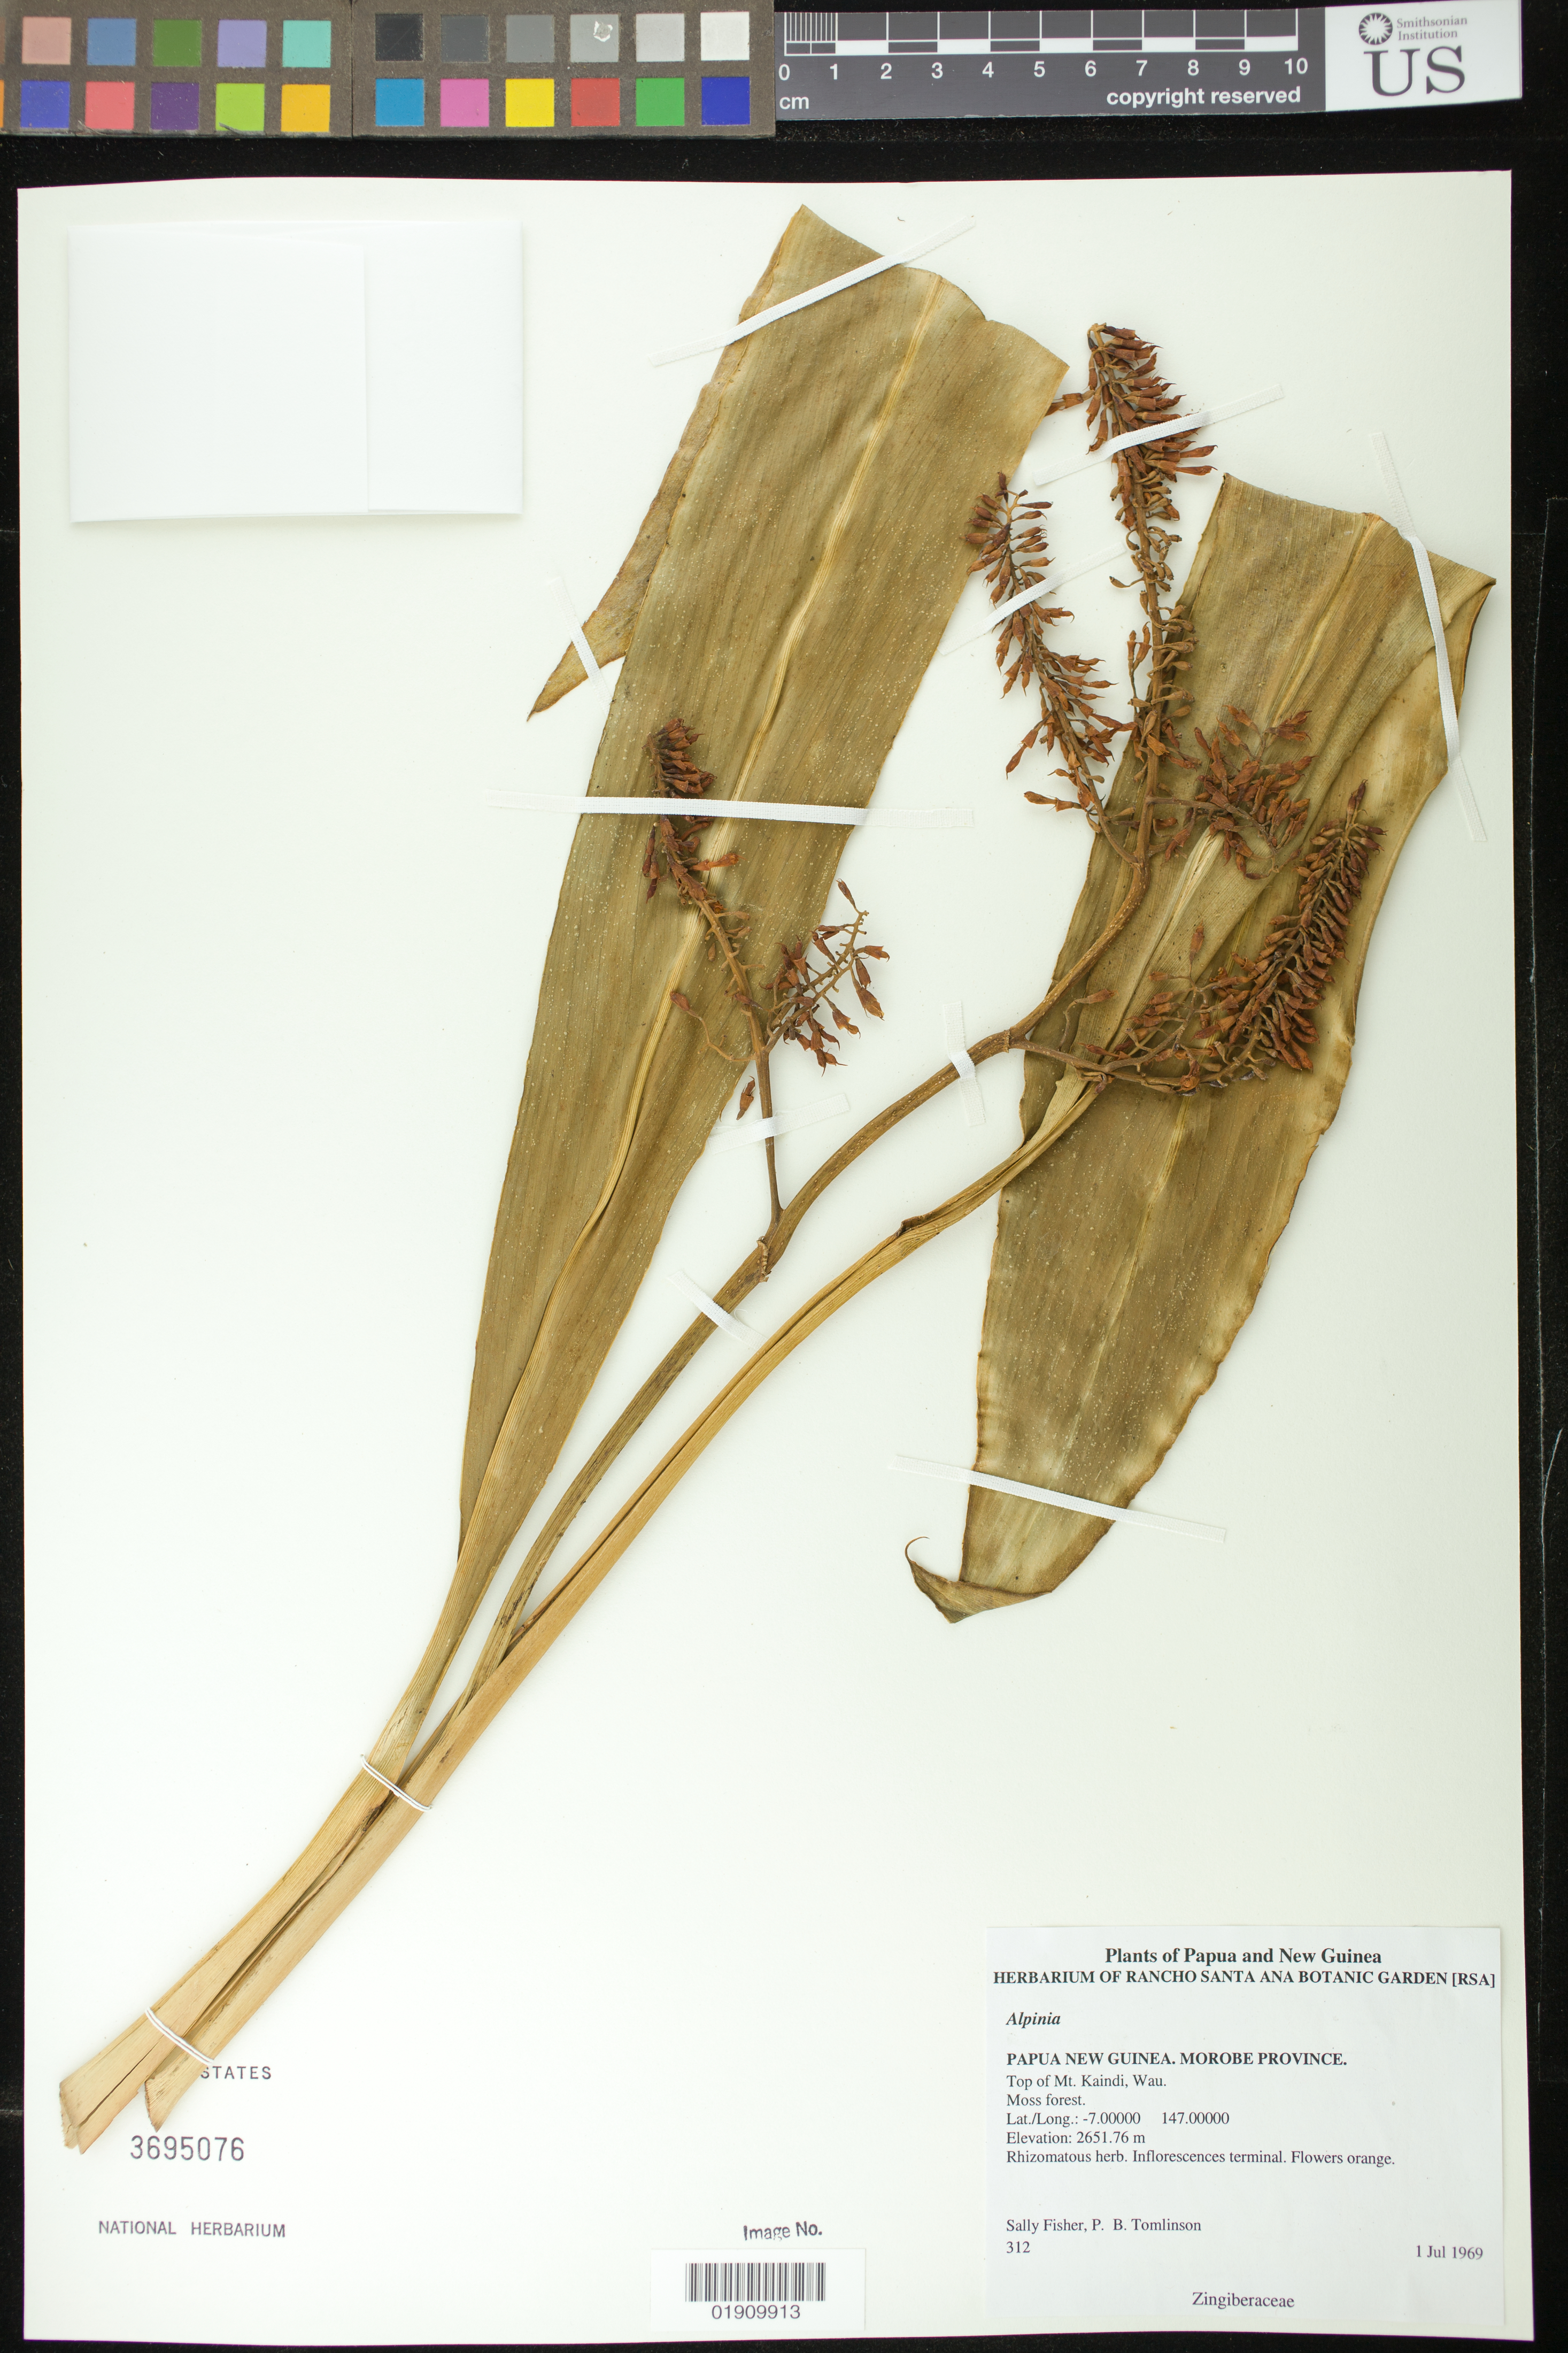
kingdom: Plantae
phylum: Tracheophyta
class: Liliopsida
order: Zingiberales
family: Zingiberaceae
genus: Alpinia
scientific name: Alpinia sp.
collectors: S. Fisher & P. Tomlinson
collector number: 312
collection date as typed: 1 Jul 1969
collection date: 1969-07-01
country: Papua New Guinea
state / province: Morobe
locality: Morobe Province. Top of Mt. Kaindi, Wau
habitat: Moss forest.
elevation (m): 2651.76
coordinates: -7.00000, 147.00000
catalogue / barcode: US 3695076